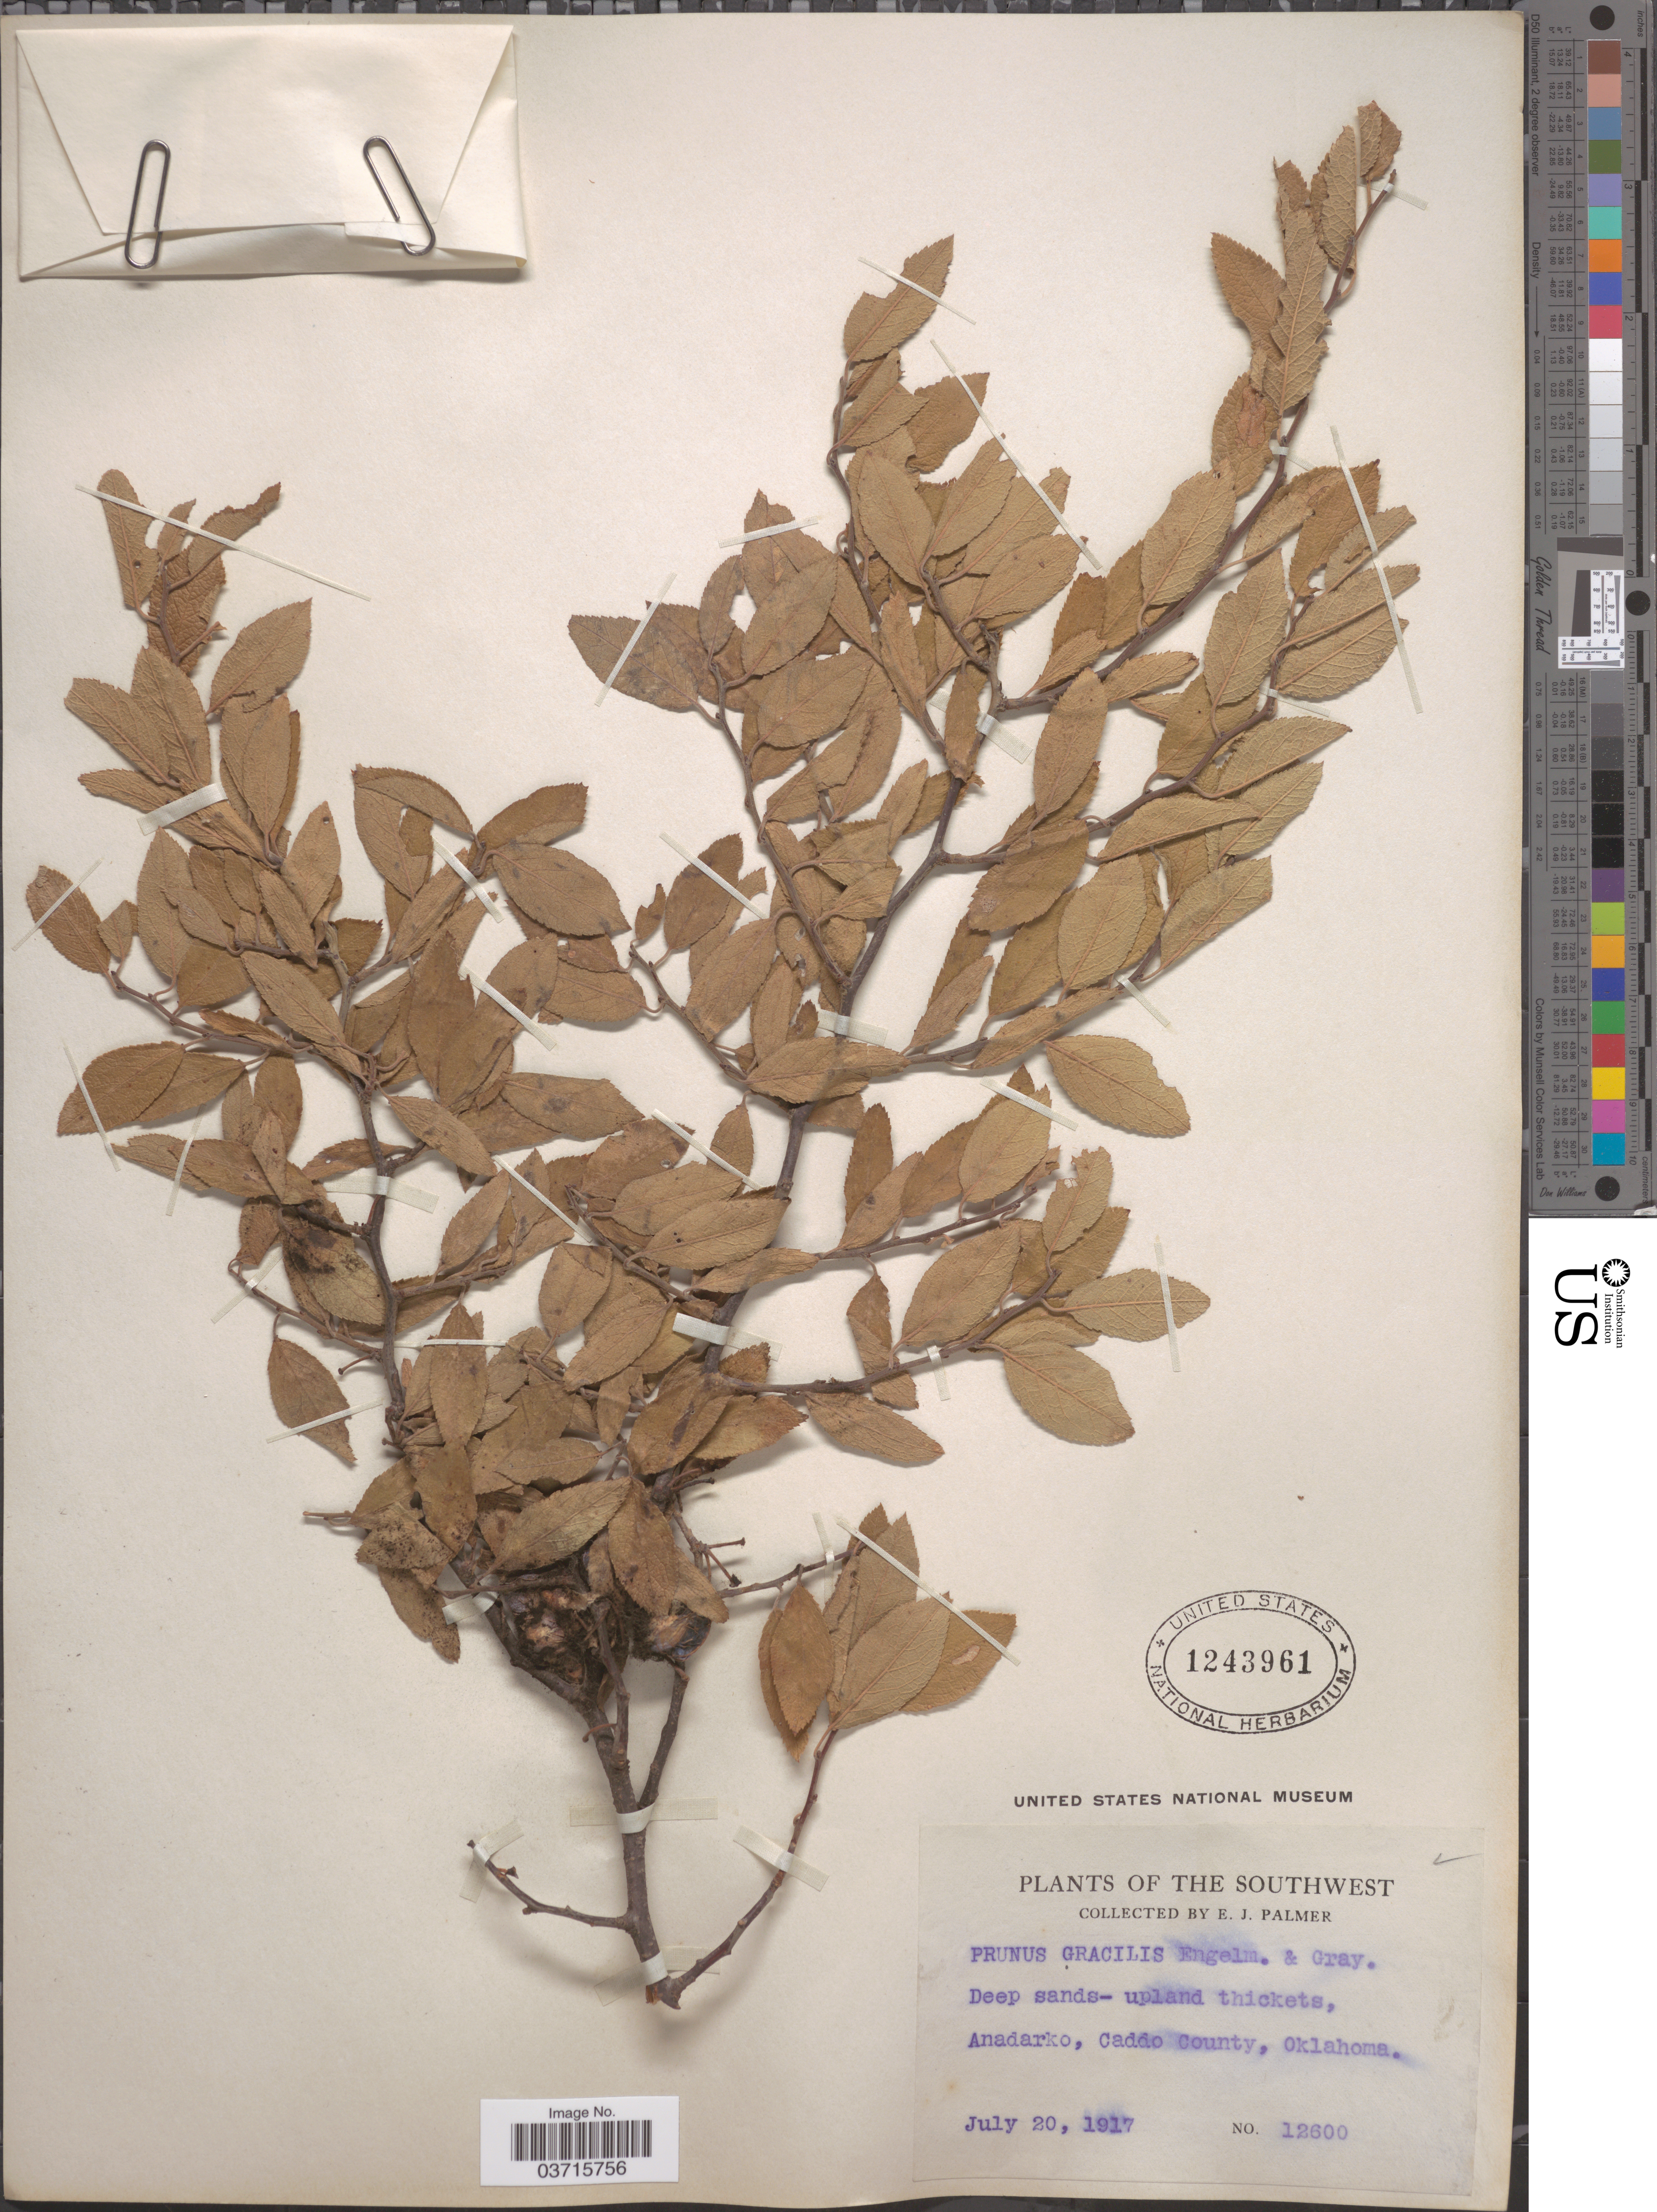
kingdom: Plantae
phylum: Tracheophyta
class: Magnoliopsida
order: Rosales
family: Rosaceae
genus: Prunus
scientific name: Prunus gracilis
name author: Engelm. & A. Gray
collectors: E. J. Palmer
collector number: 12600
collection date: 1917-07-20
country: United States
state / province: Oklahoma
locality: The Southwest. Anadarko, Caddo County.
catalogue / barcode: US 1243961